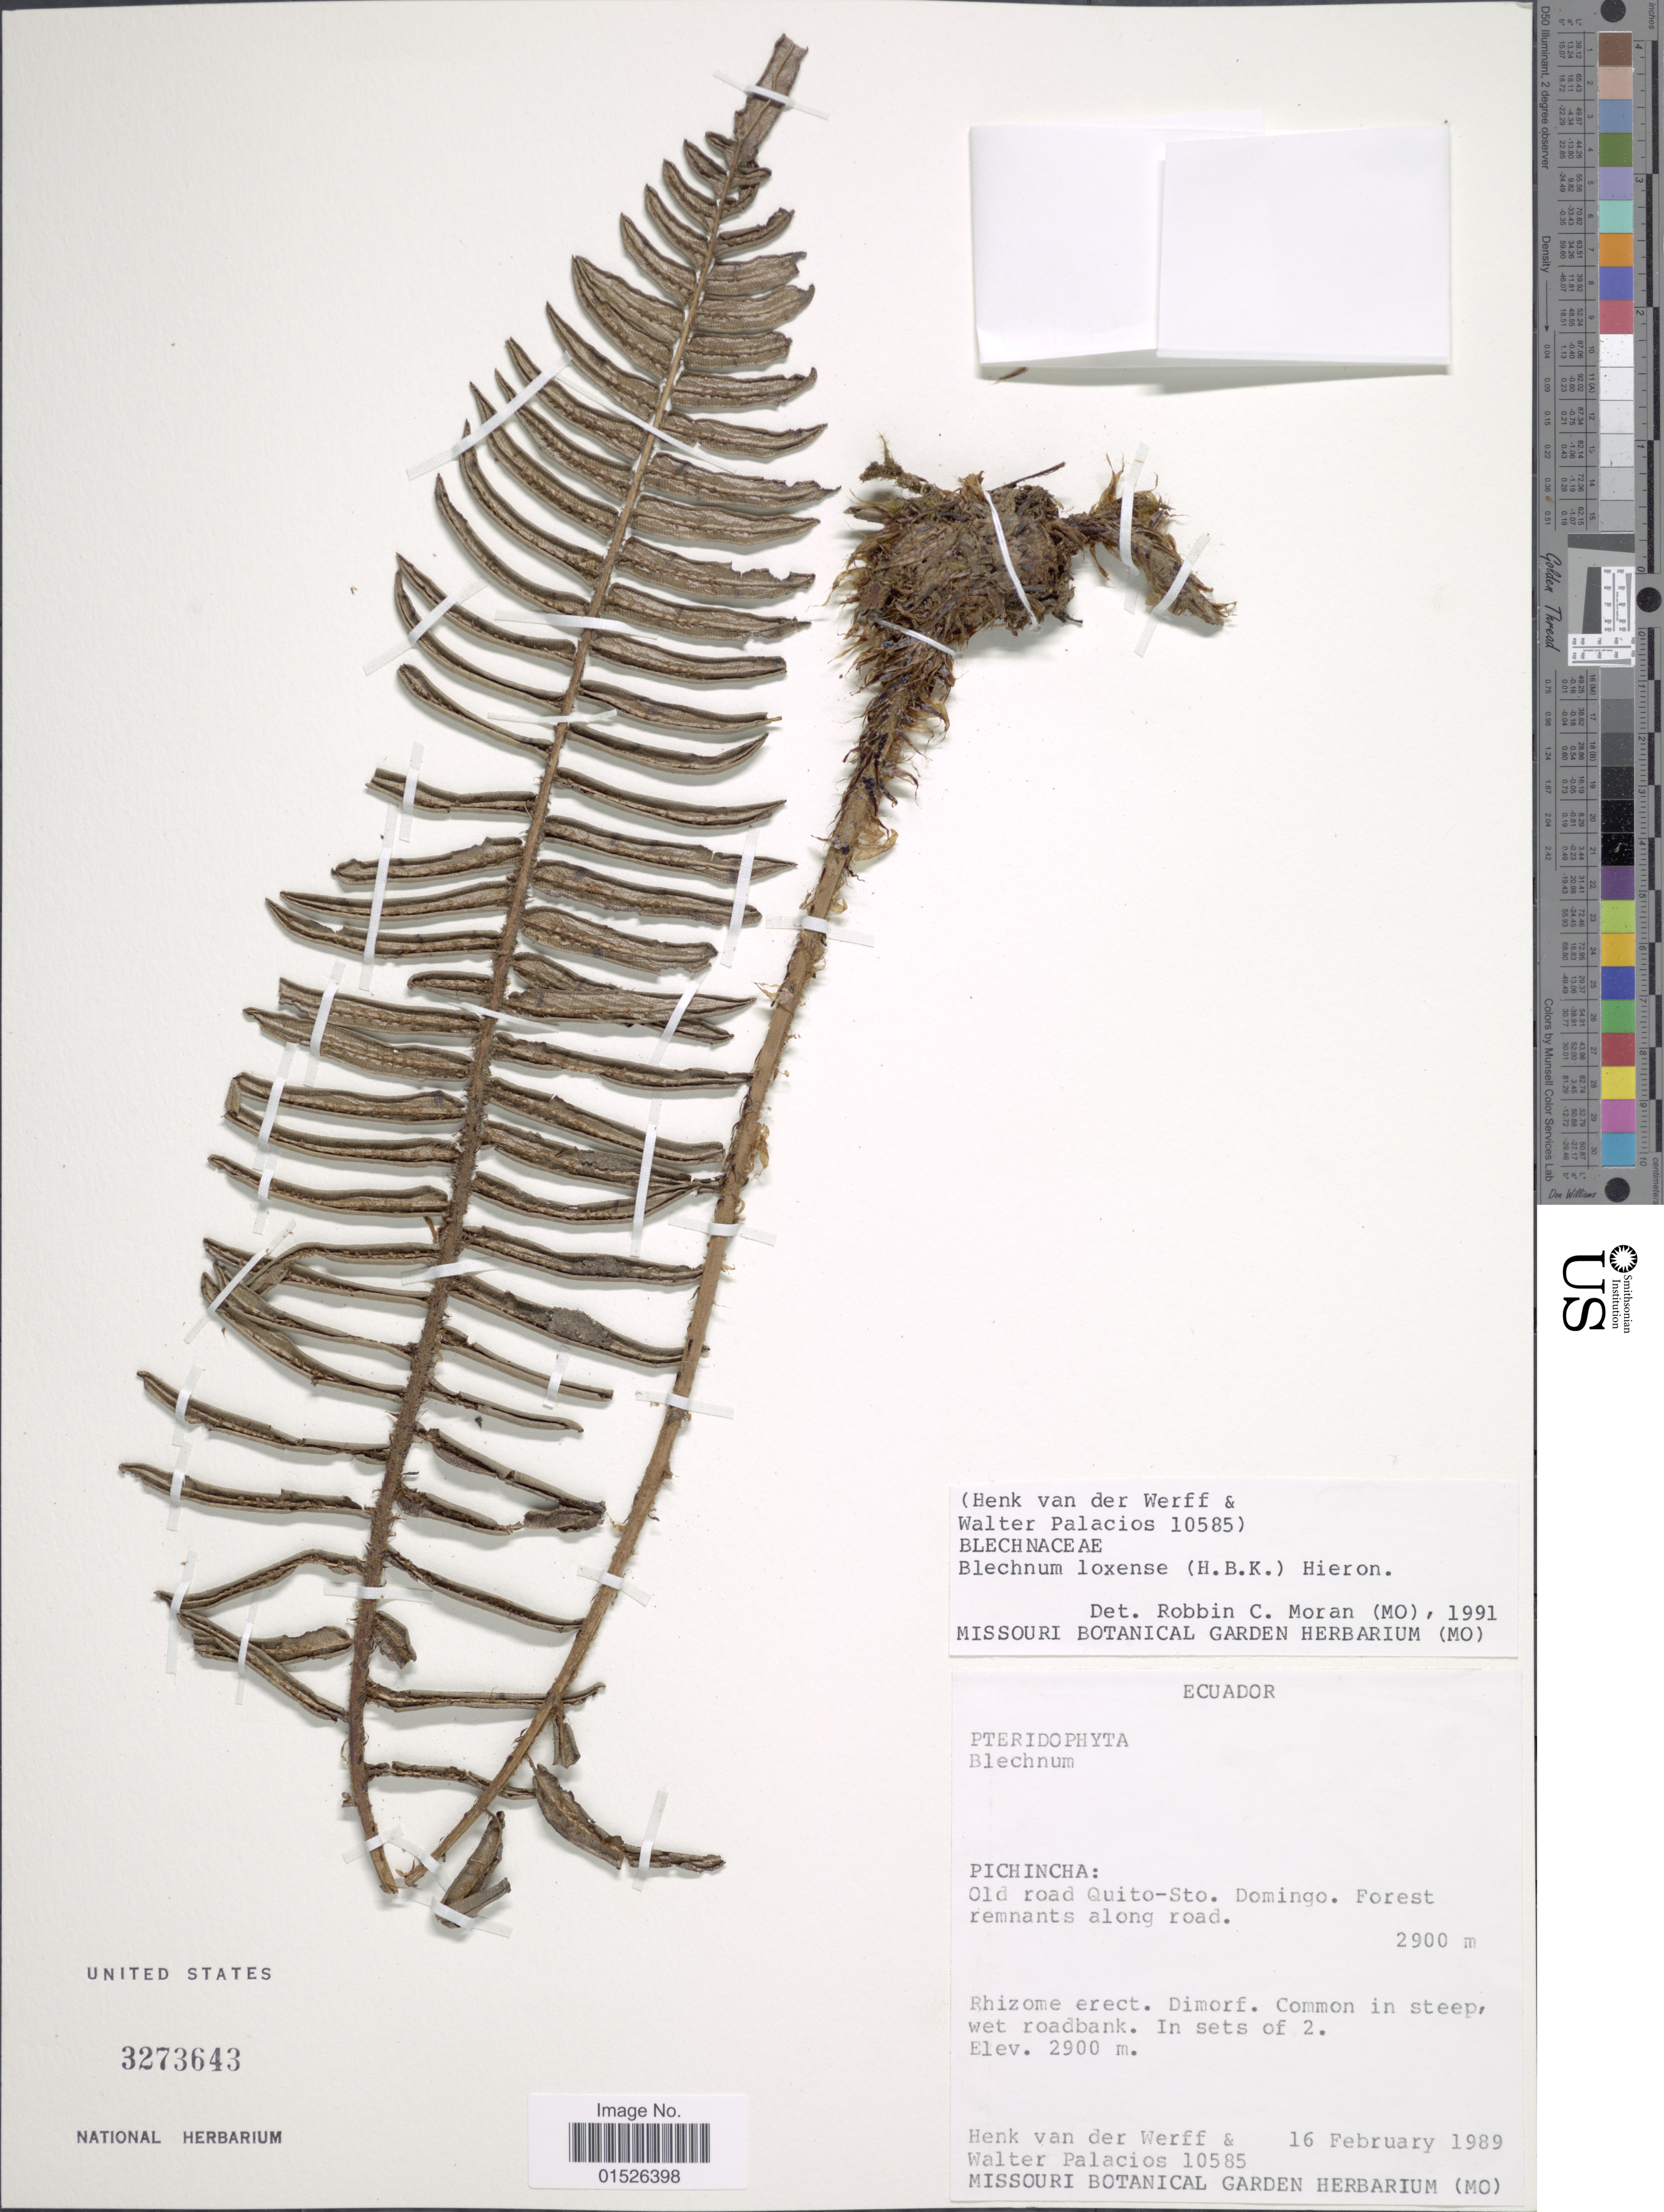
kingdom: Plantae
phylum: Tracheophyta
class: Polypodiopsida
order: Polypodiales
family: Blechnaceae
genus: Blechnum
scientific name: Blechnum loxense var. stenophyllum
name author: (Klotzsch) Lellinger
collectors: H. van der Werff & W. Palacios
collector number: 10585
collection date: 1989-02-16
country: Ecuador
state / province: Pichincha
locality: Ecuador: Old road Quito-Sto. Domingo.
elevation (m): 2900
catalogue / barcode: US 3273643